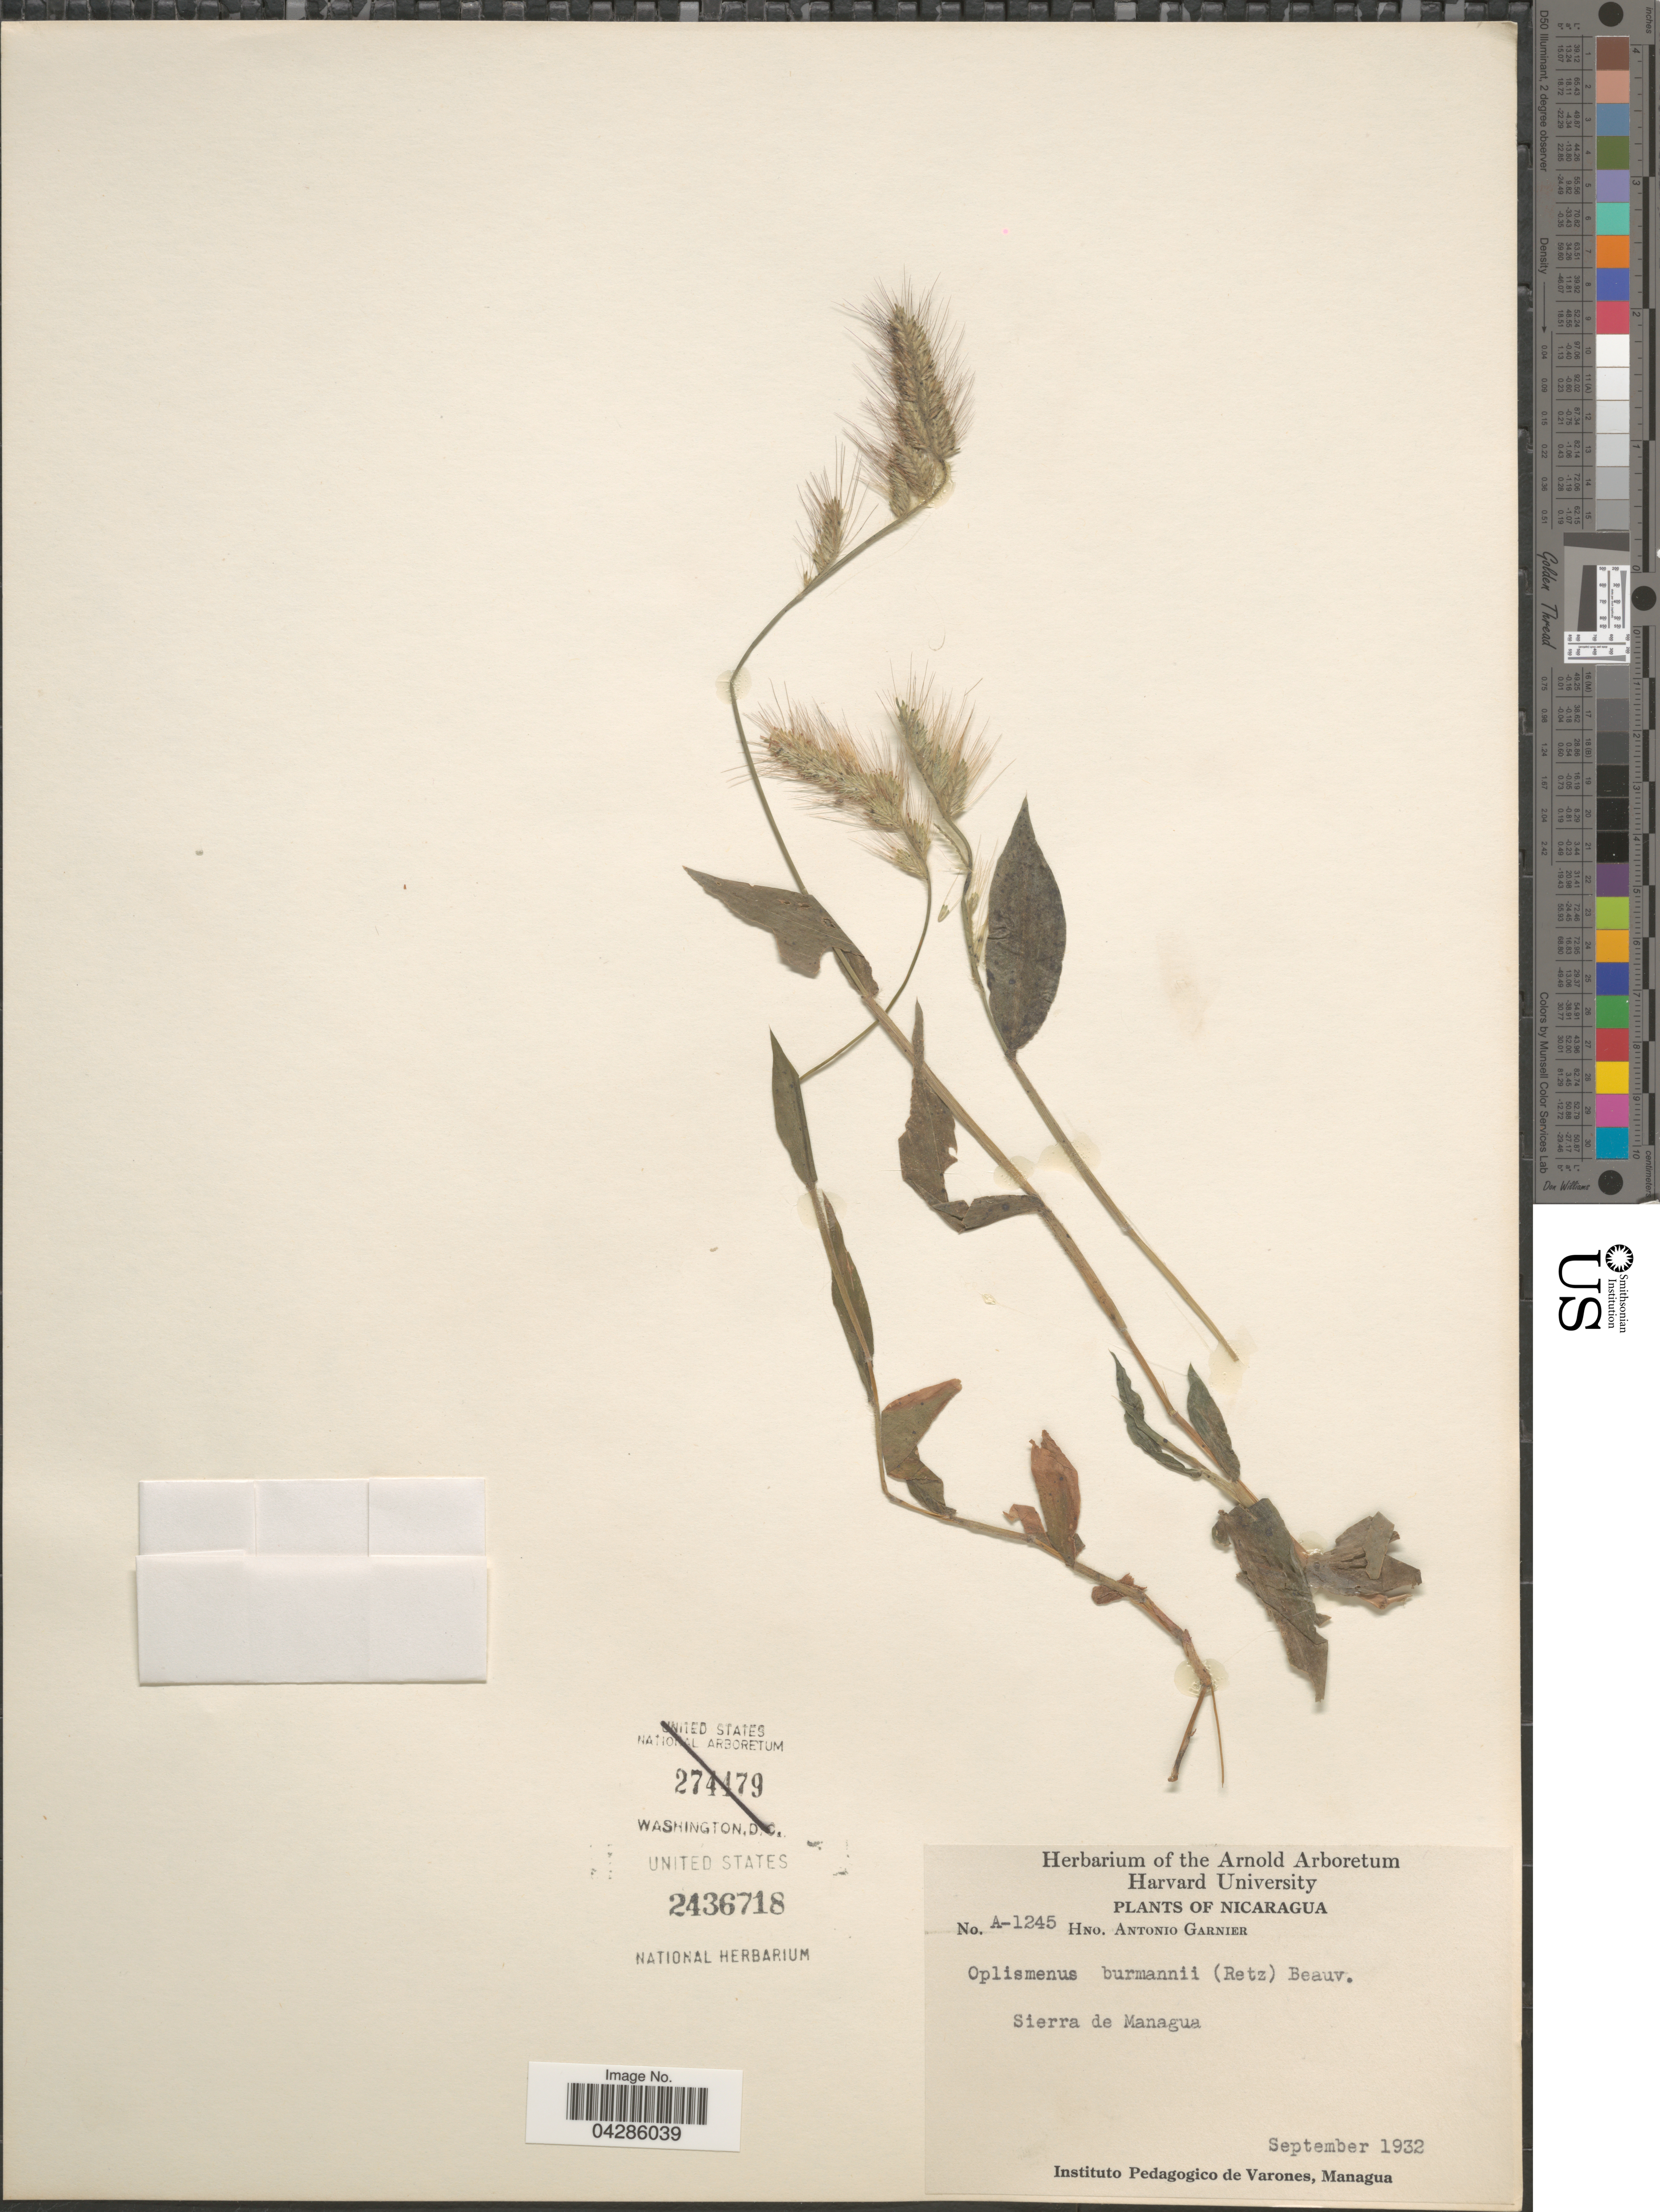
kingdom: Plantae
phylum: Tracheophyta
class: Liliopsida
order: Poales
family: Poaceae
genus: Oplismenus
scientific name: Oplismenus burmannii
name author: (Retz.) P. Beauv.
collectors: Bro. A. Garnier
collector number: A-1245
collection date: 1932-09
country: Nicaragua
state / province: Managua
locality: Sierra de Managua.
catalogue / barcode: US 2436718